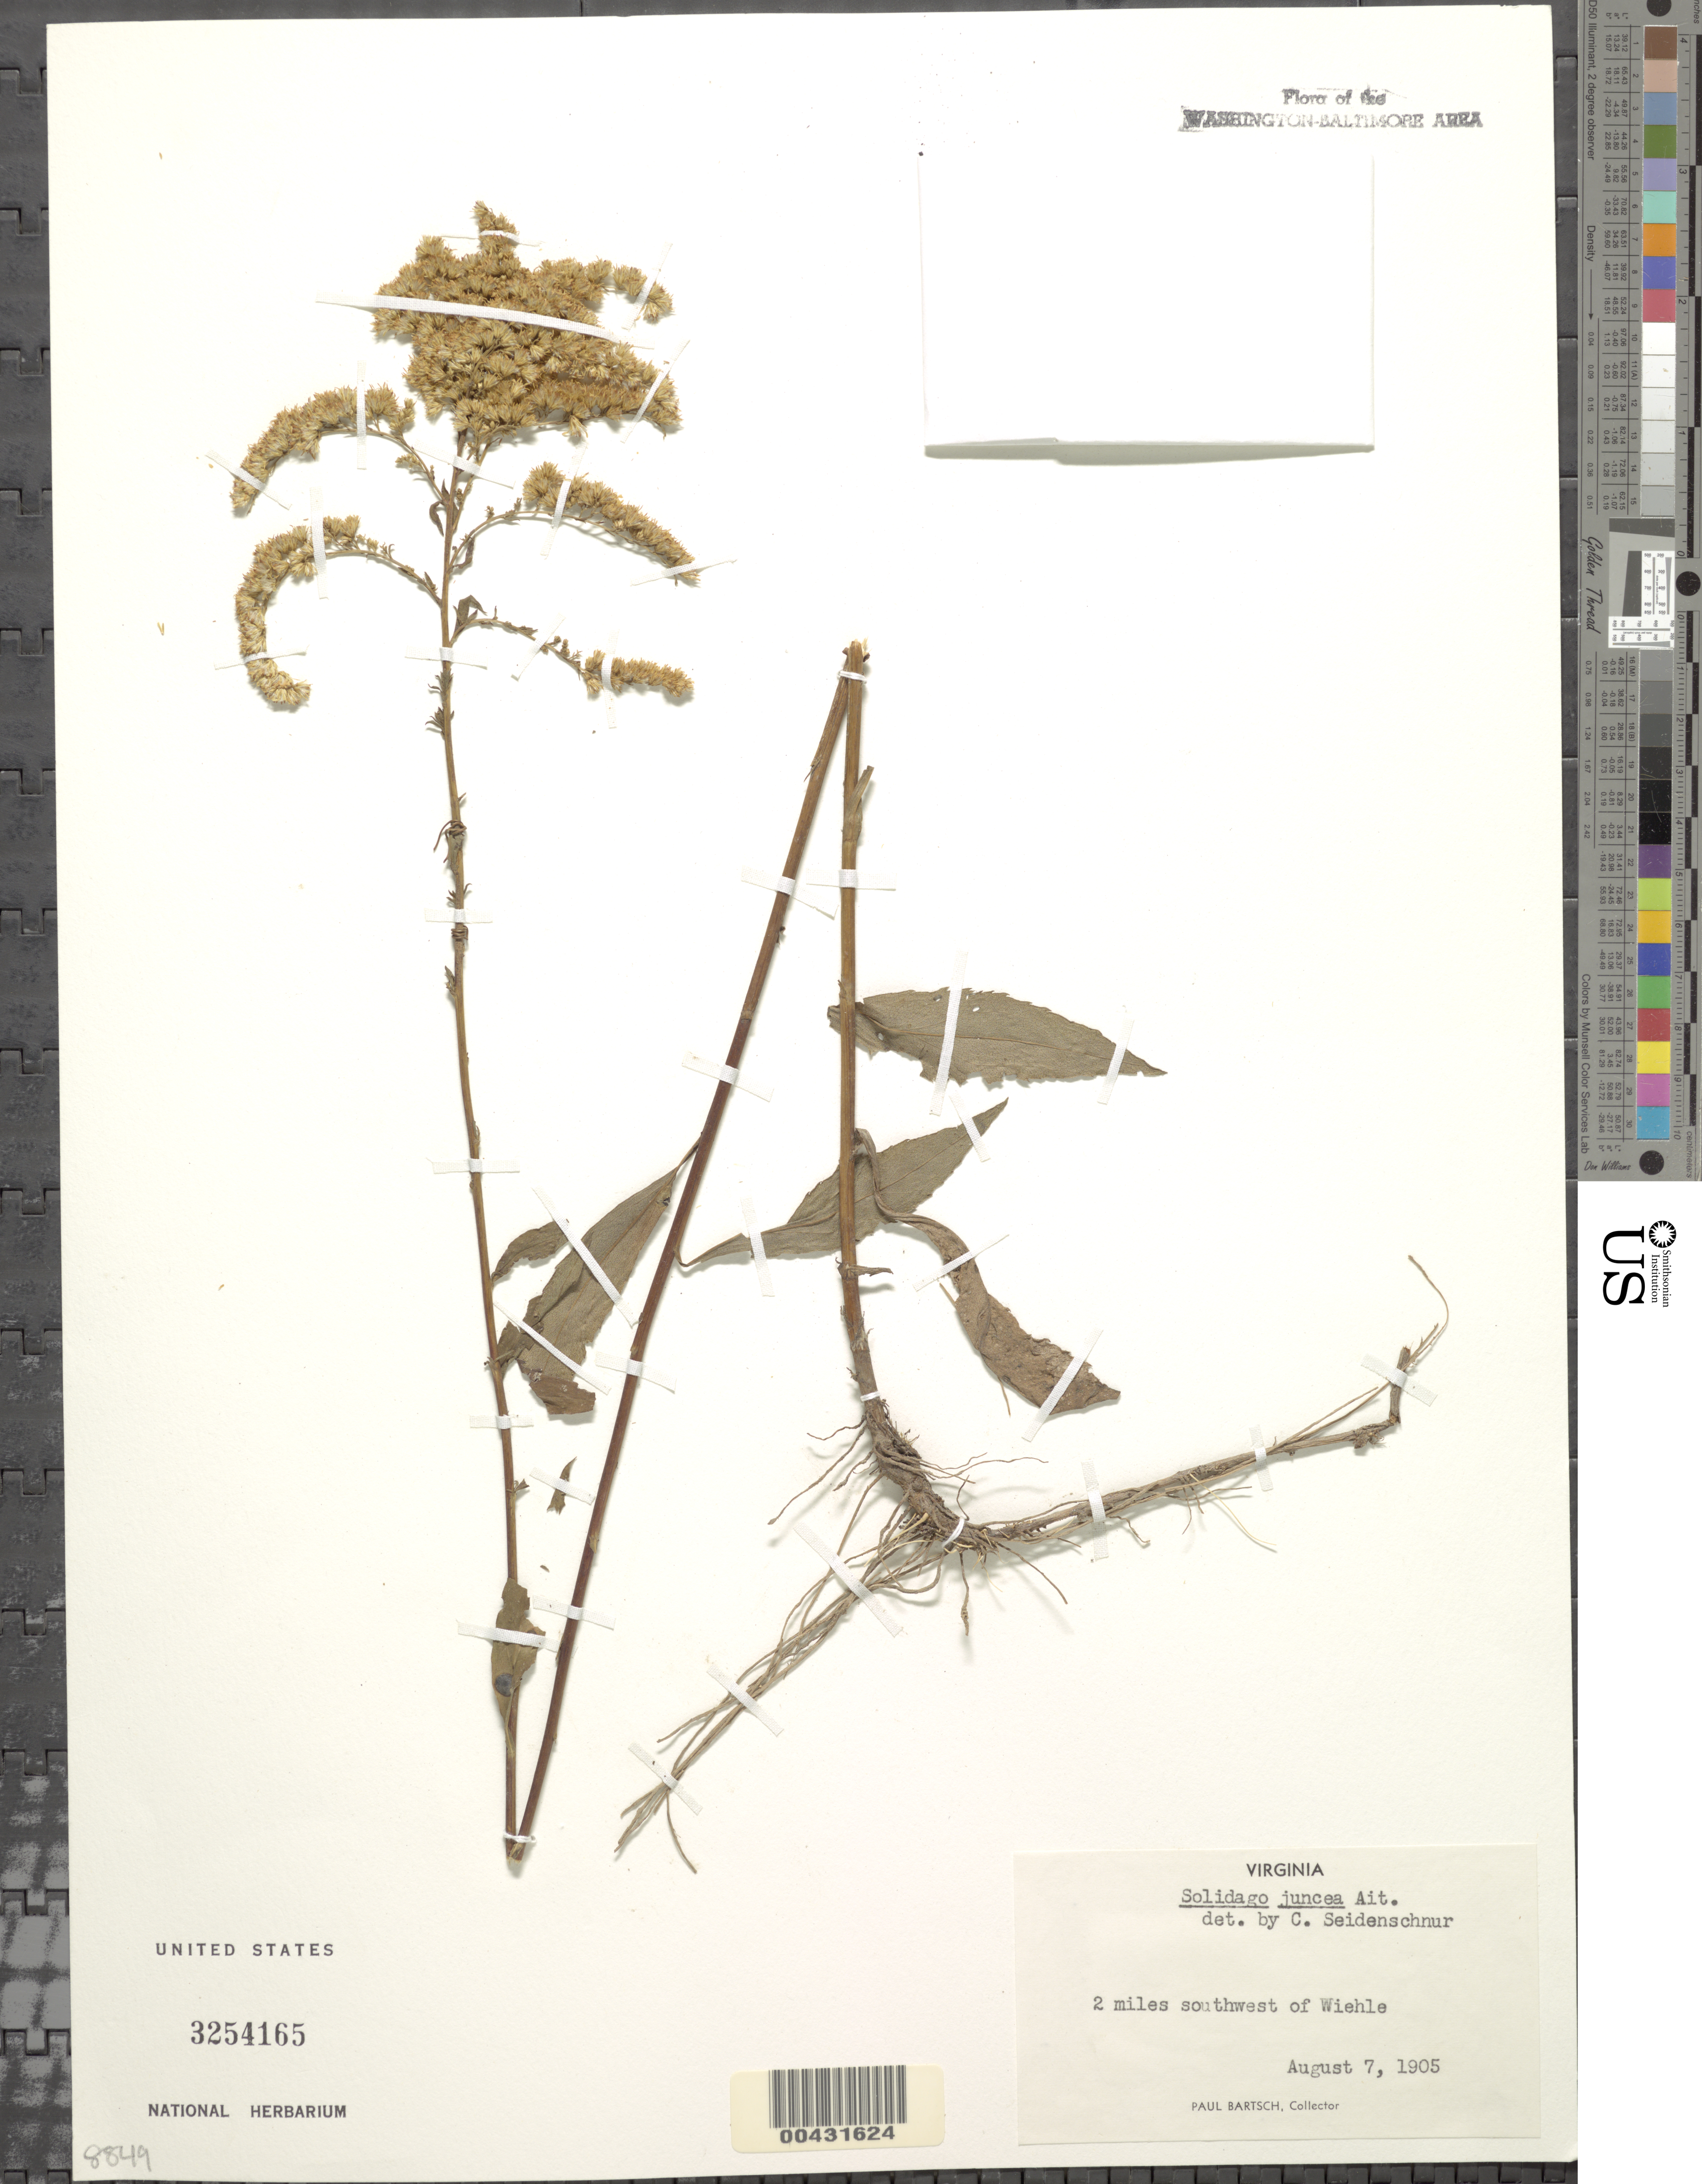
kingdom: Plantae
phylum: Tracheophyta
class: Magnoliopsida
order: Asterales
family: Asteraceae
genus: Solidago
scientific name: Solidago juncea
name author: Aiton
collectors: P. Bartsch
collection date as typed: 07 Aug 1905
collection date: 1905-08-07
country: United States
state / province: Virginia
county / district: Fairfax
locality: SW of Wiehle (Sunset Hills, E of Herndon)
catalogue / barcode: US 3254165